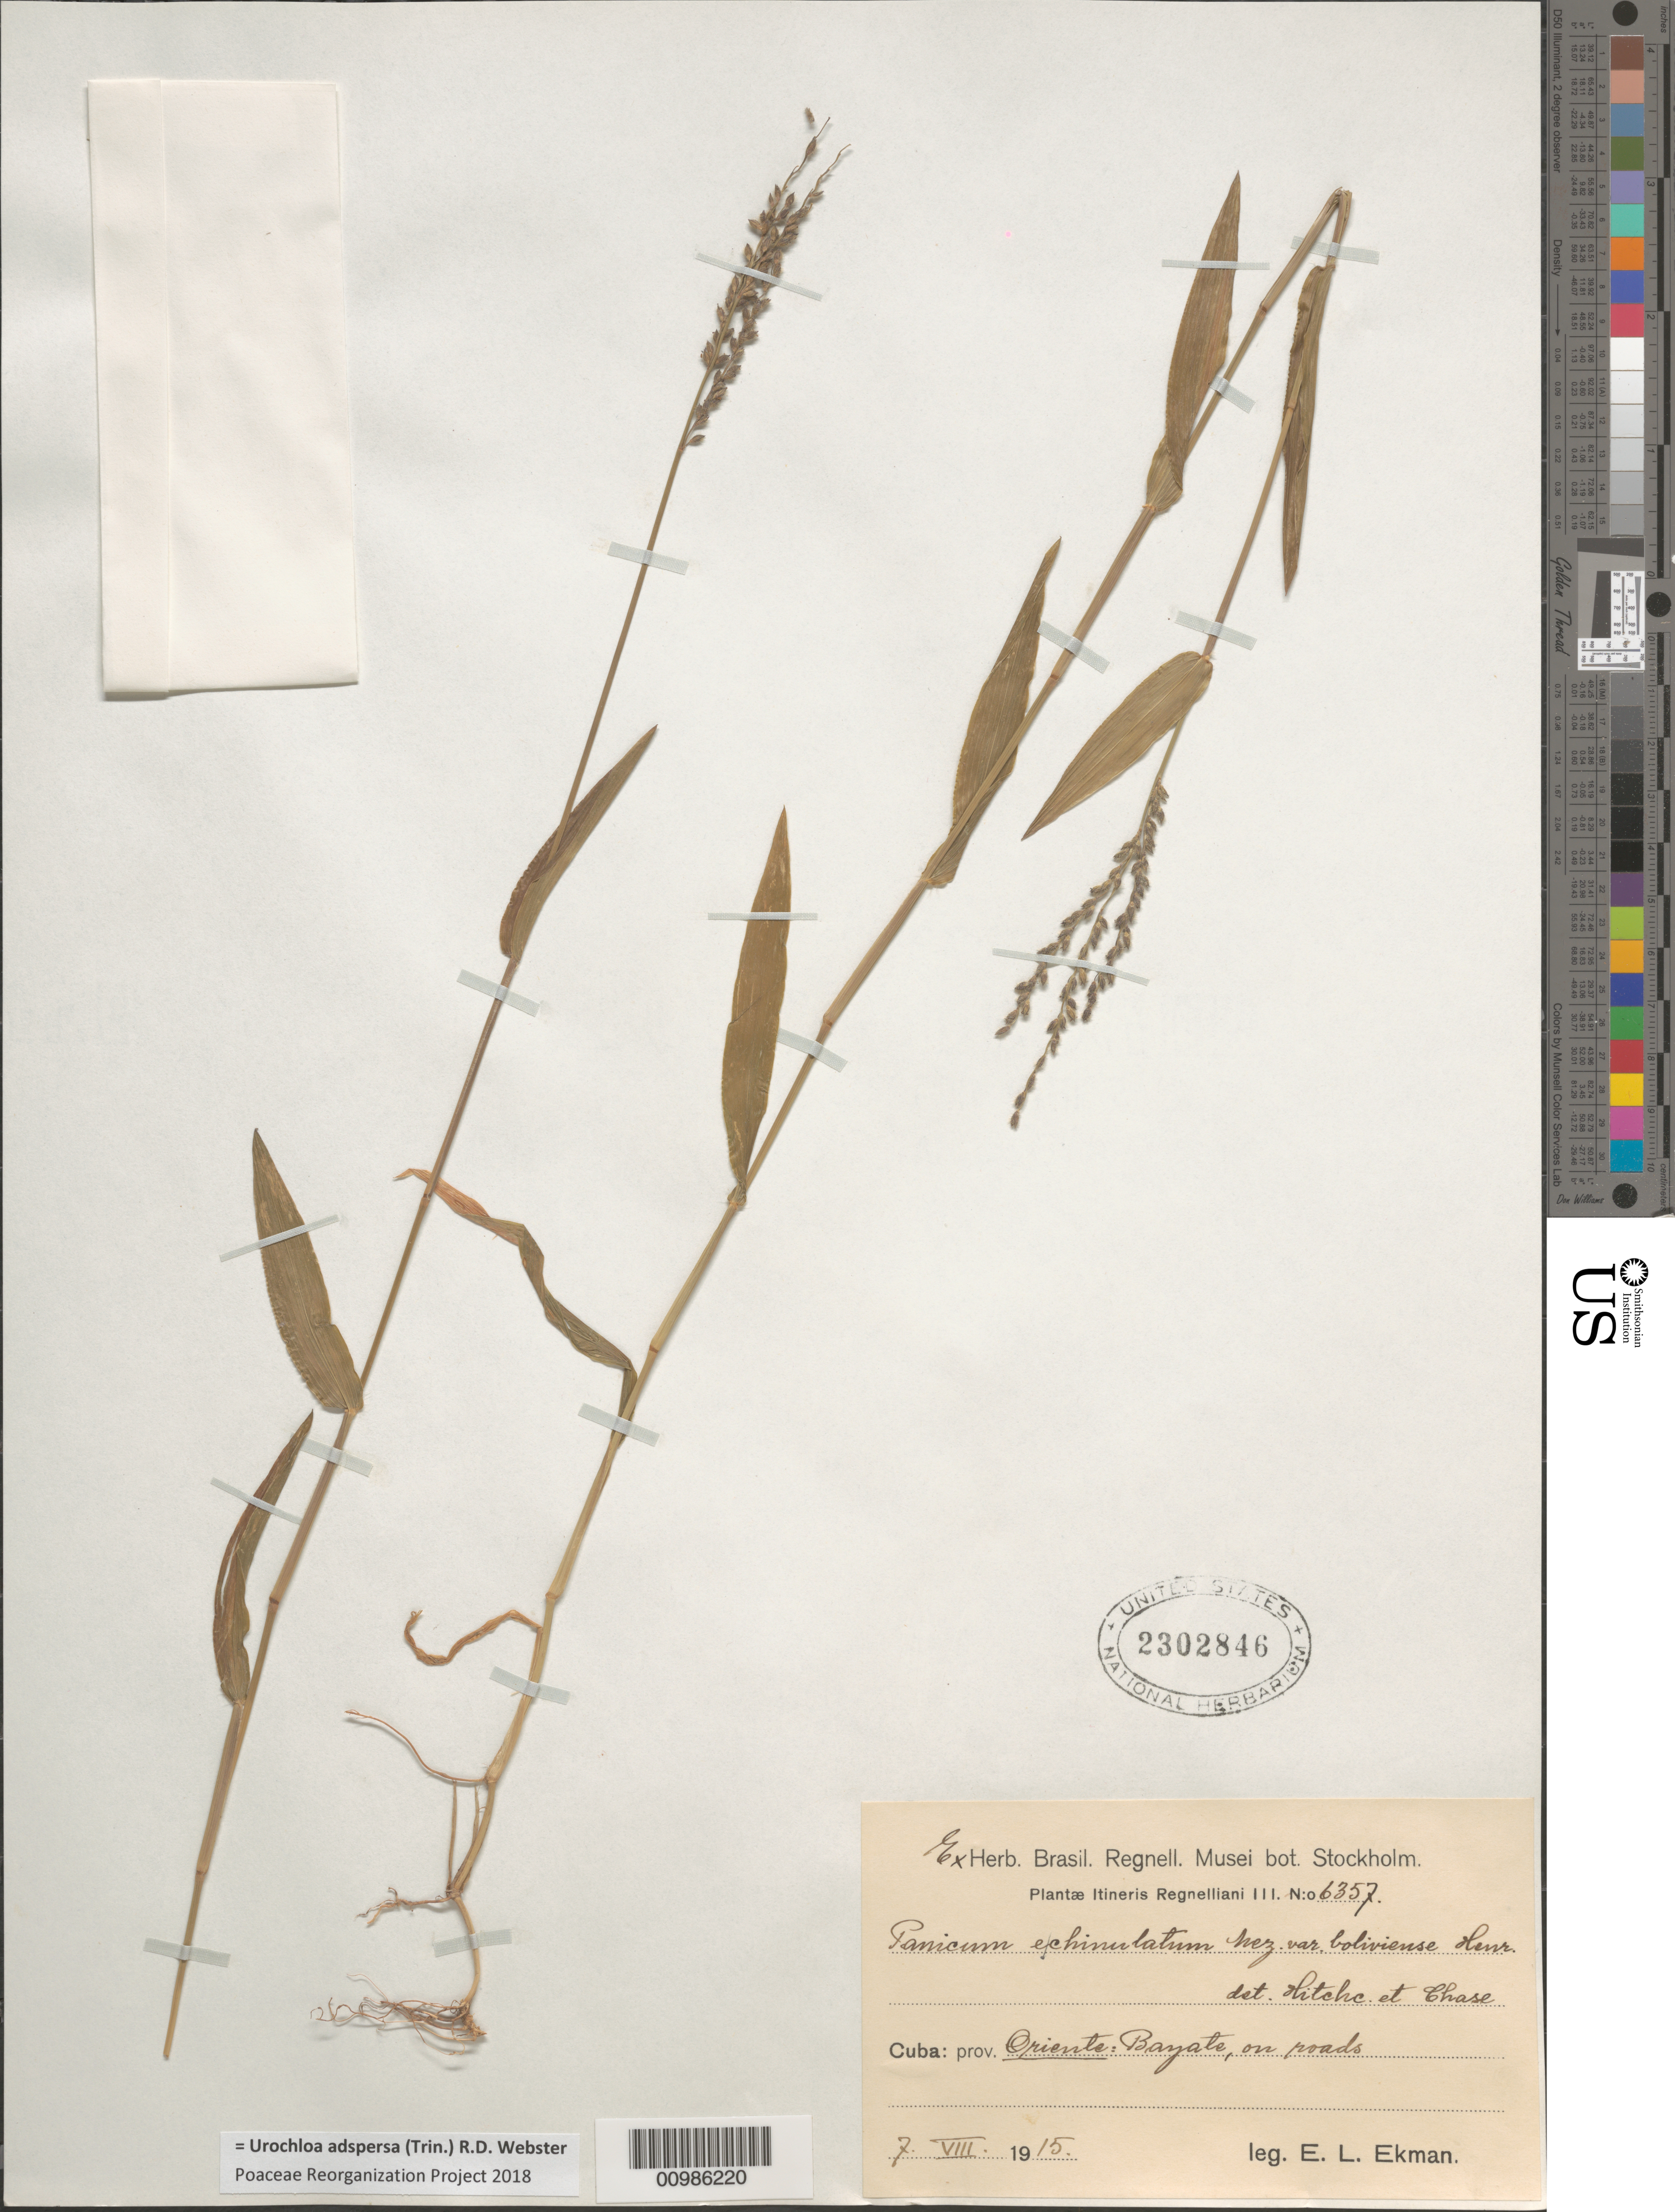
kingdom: Plantae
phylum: Tracheophyta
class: Liliopsida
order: Poales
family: Poaceae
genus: Brachiaria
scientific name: Brachiaria echinulata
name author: (Mez) Parodi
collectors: E. L. Ekman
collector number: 6357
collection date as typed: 07 Aug 1915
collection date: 1915-08-07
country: Cuba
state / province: Guantánamo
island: Cuba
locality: Bayate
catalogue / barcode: US 2302846